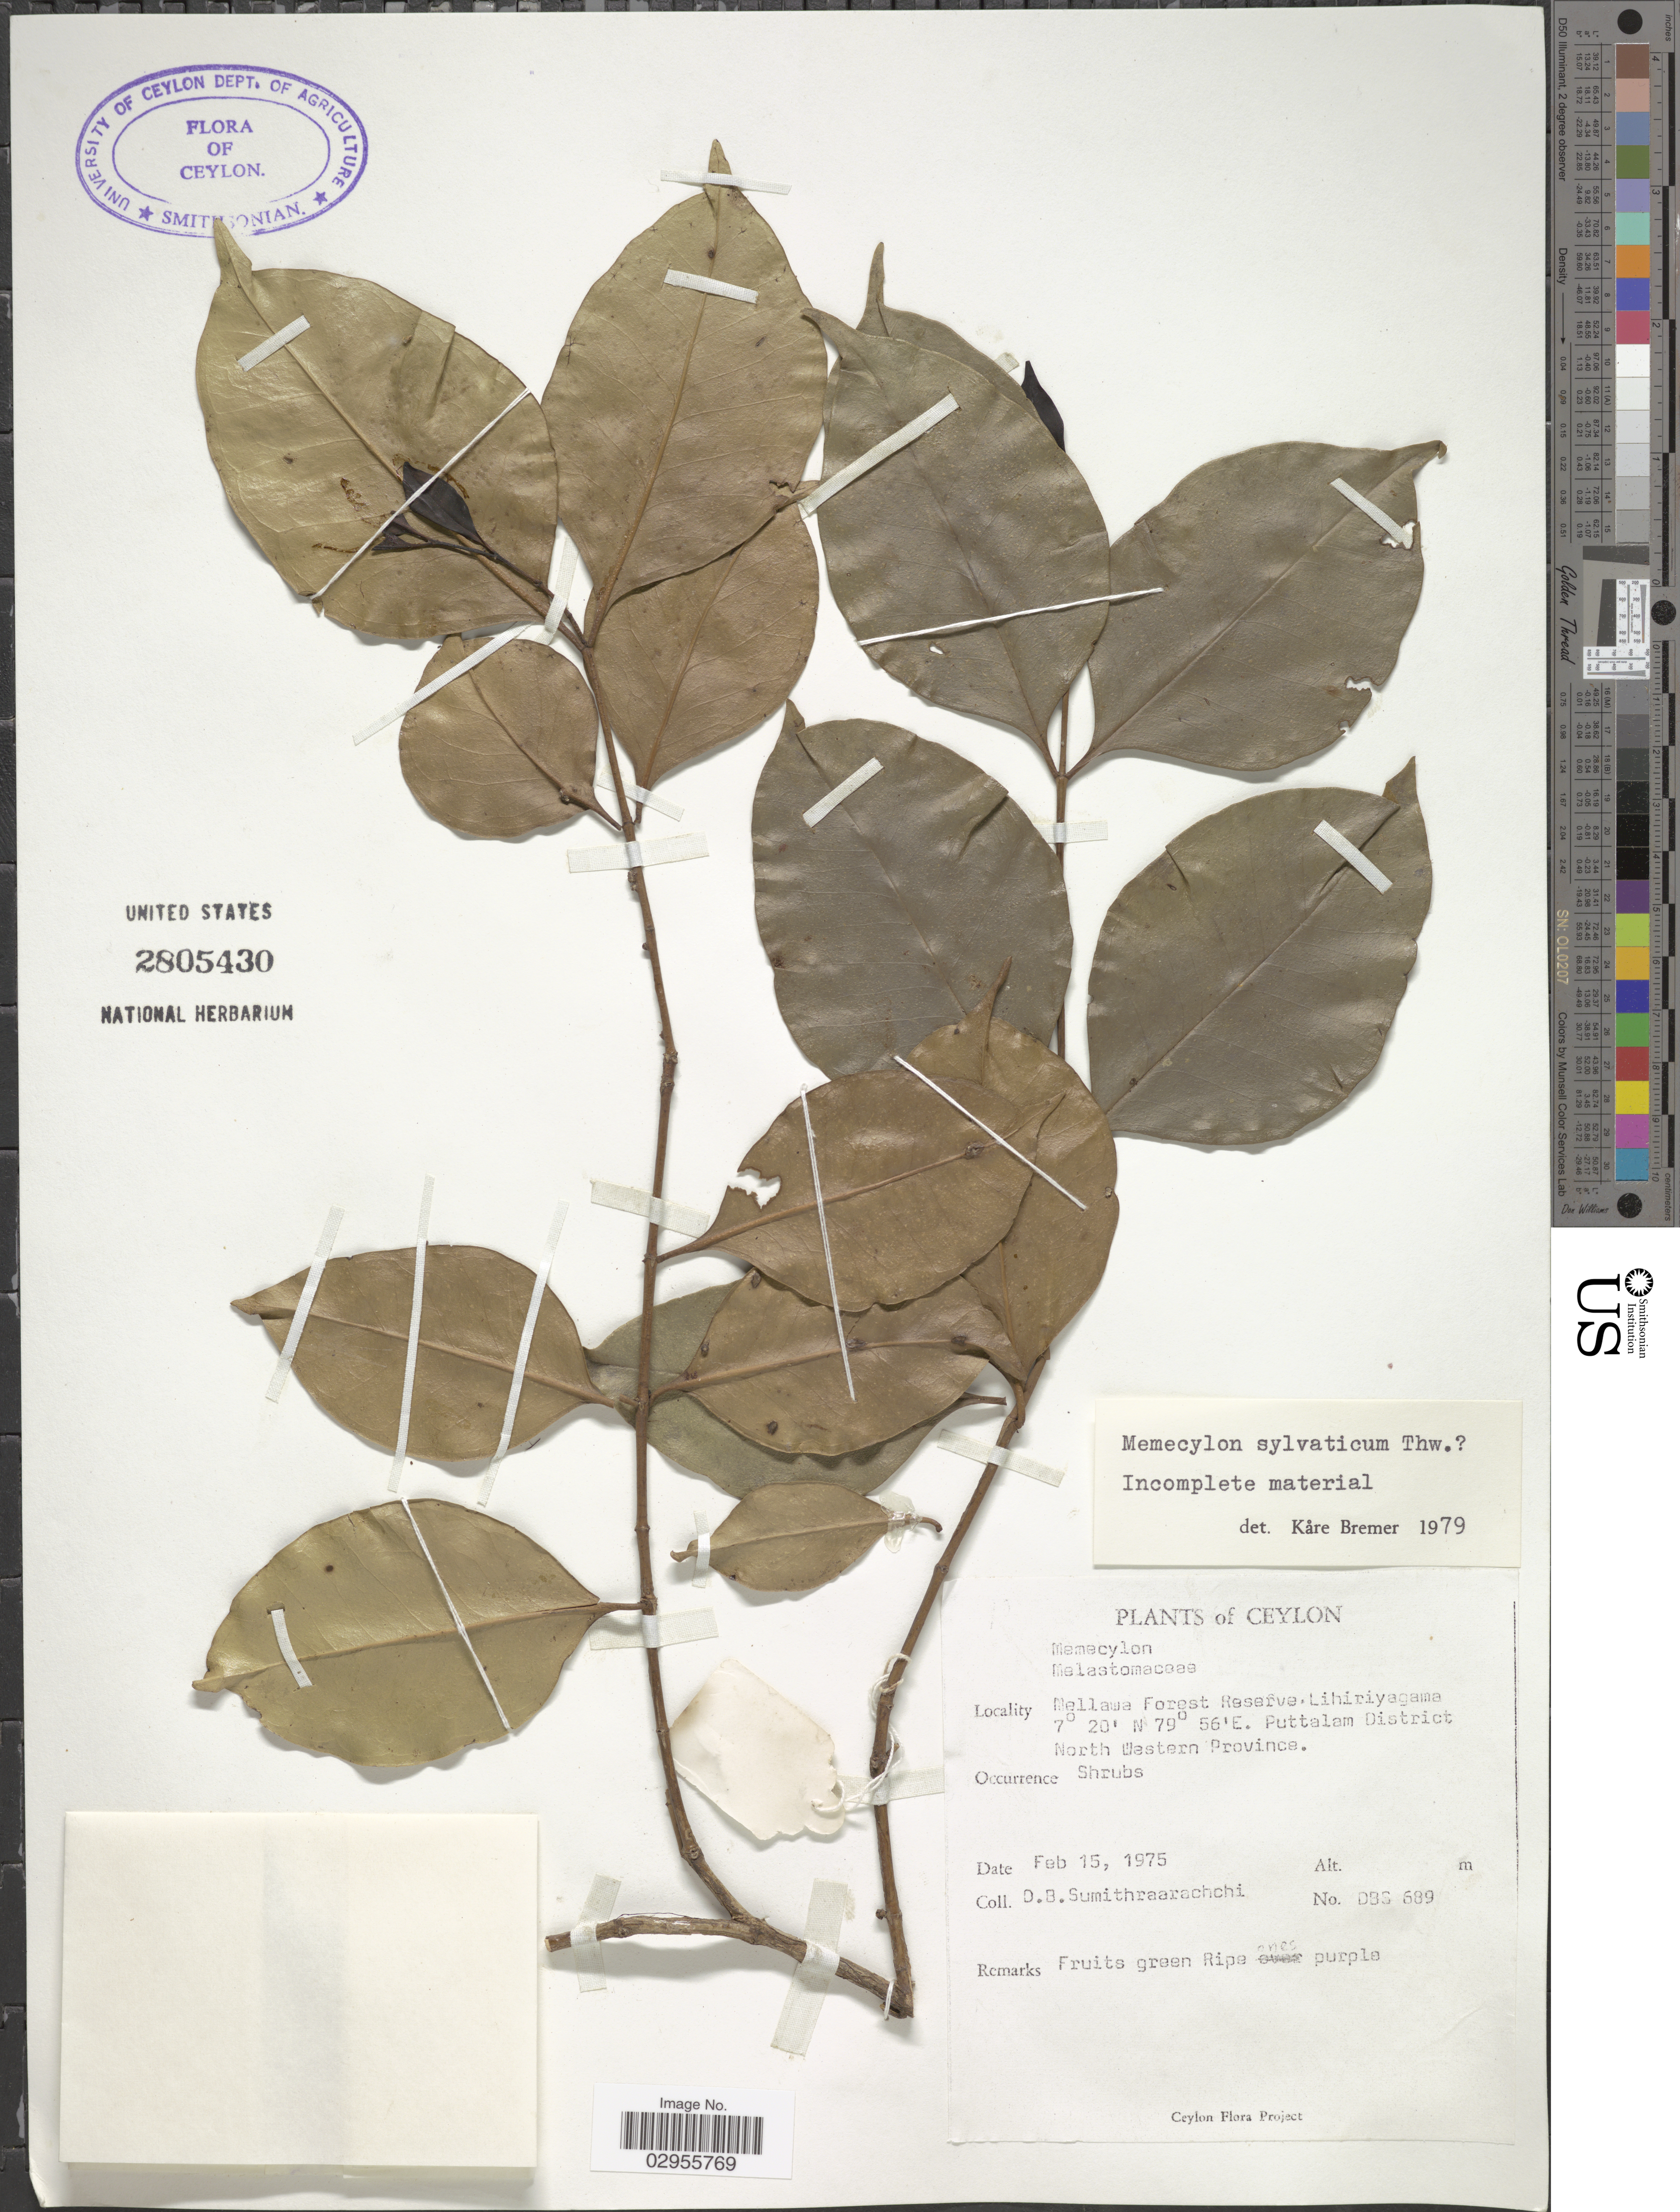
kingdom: Plantae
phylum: Tracheophyta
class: Magnoliopsida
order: Myrtales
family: Melastomataceae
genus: Memecylon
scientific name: Memecylon sylvaticum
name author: Thwaites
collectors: D. B. Sumithraarachchi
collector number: DBS689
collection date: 1975-02-15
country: Sri Lanka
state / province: North Western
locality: Ceylon, Mellawa Forest Reserve, Lihiriyagama, Puttalam District.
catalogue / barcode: US 2805430